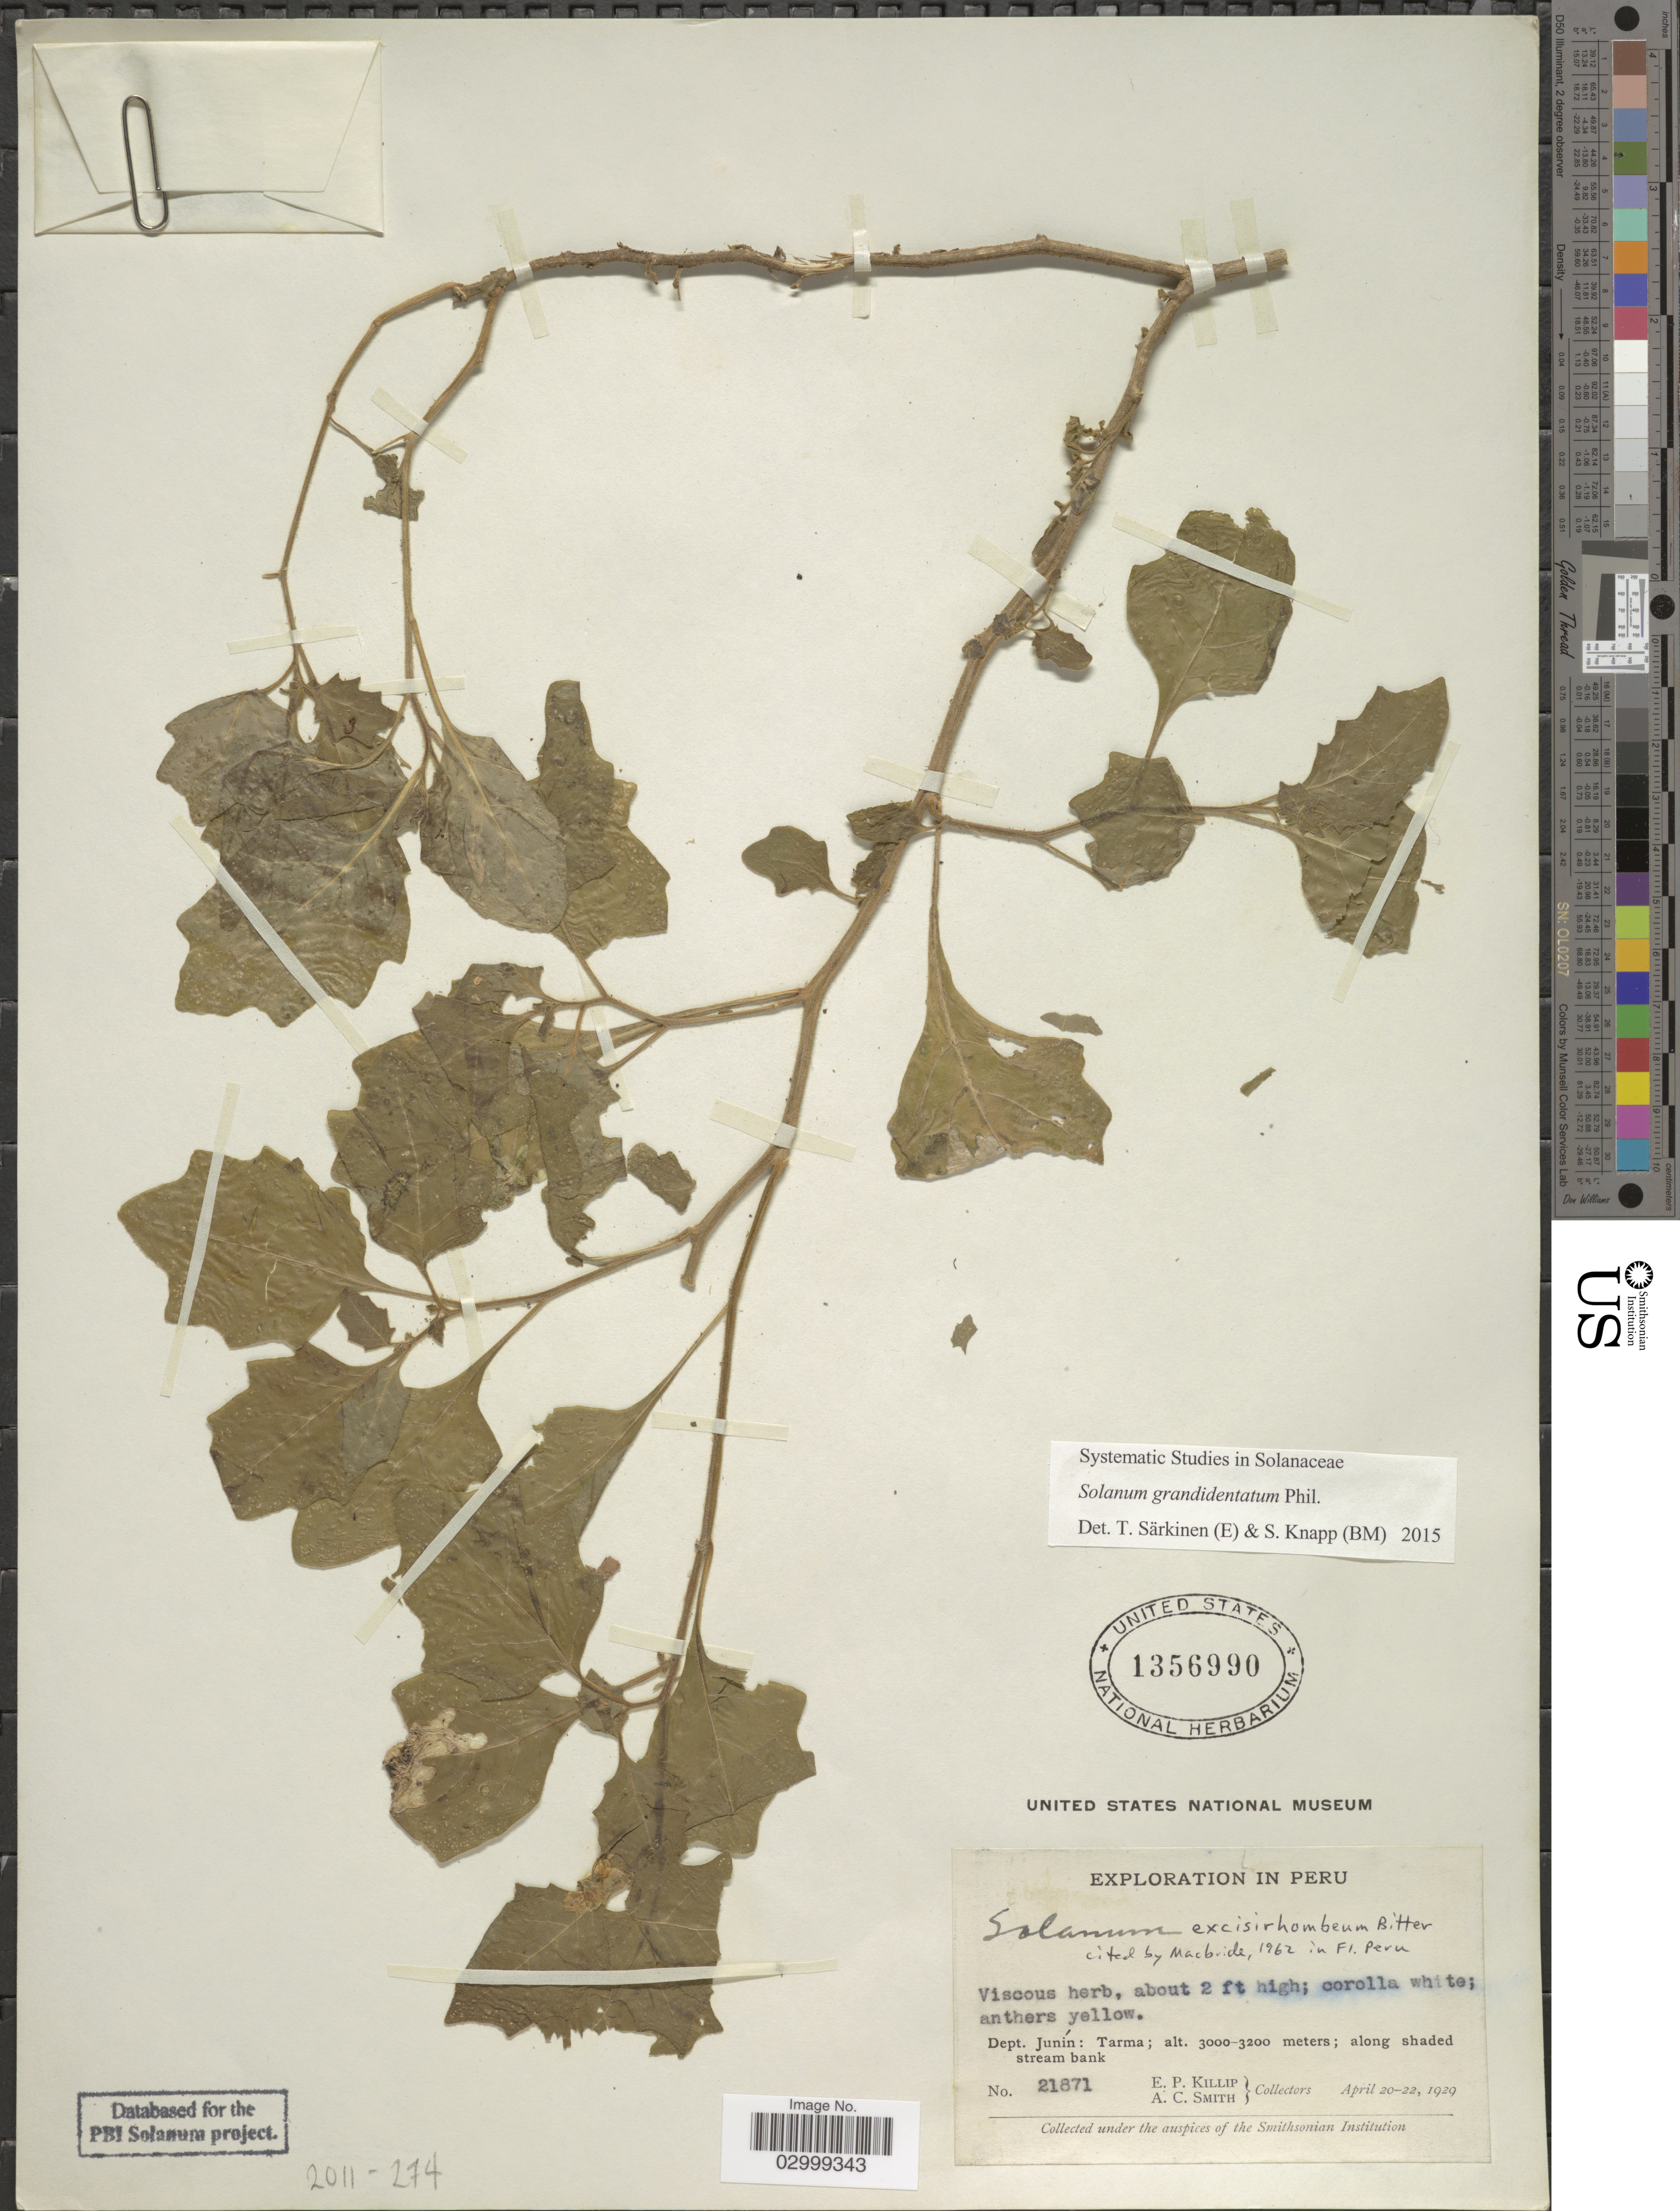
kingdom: Plantae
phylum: Tracheophyta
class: Magnoliopsida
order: Solanales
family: Solanaceae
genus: Solanum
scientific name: Solanum grandidentatum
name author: Phil.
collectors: E. P. Killip & A. C. Smith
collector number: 21871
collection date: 1929-04-20/1929-04-22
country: Peru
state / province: Junín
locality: Dept. Junín: Tarma.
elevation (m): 3000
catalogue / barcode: US 1356990